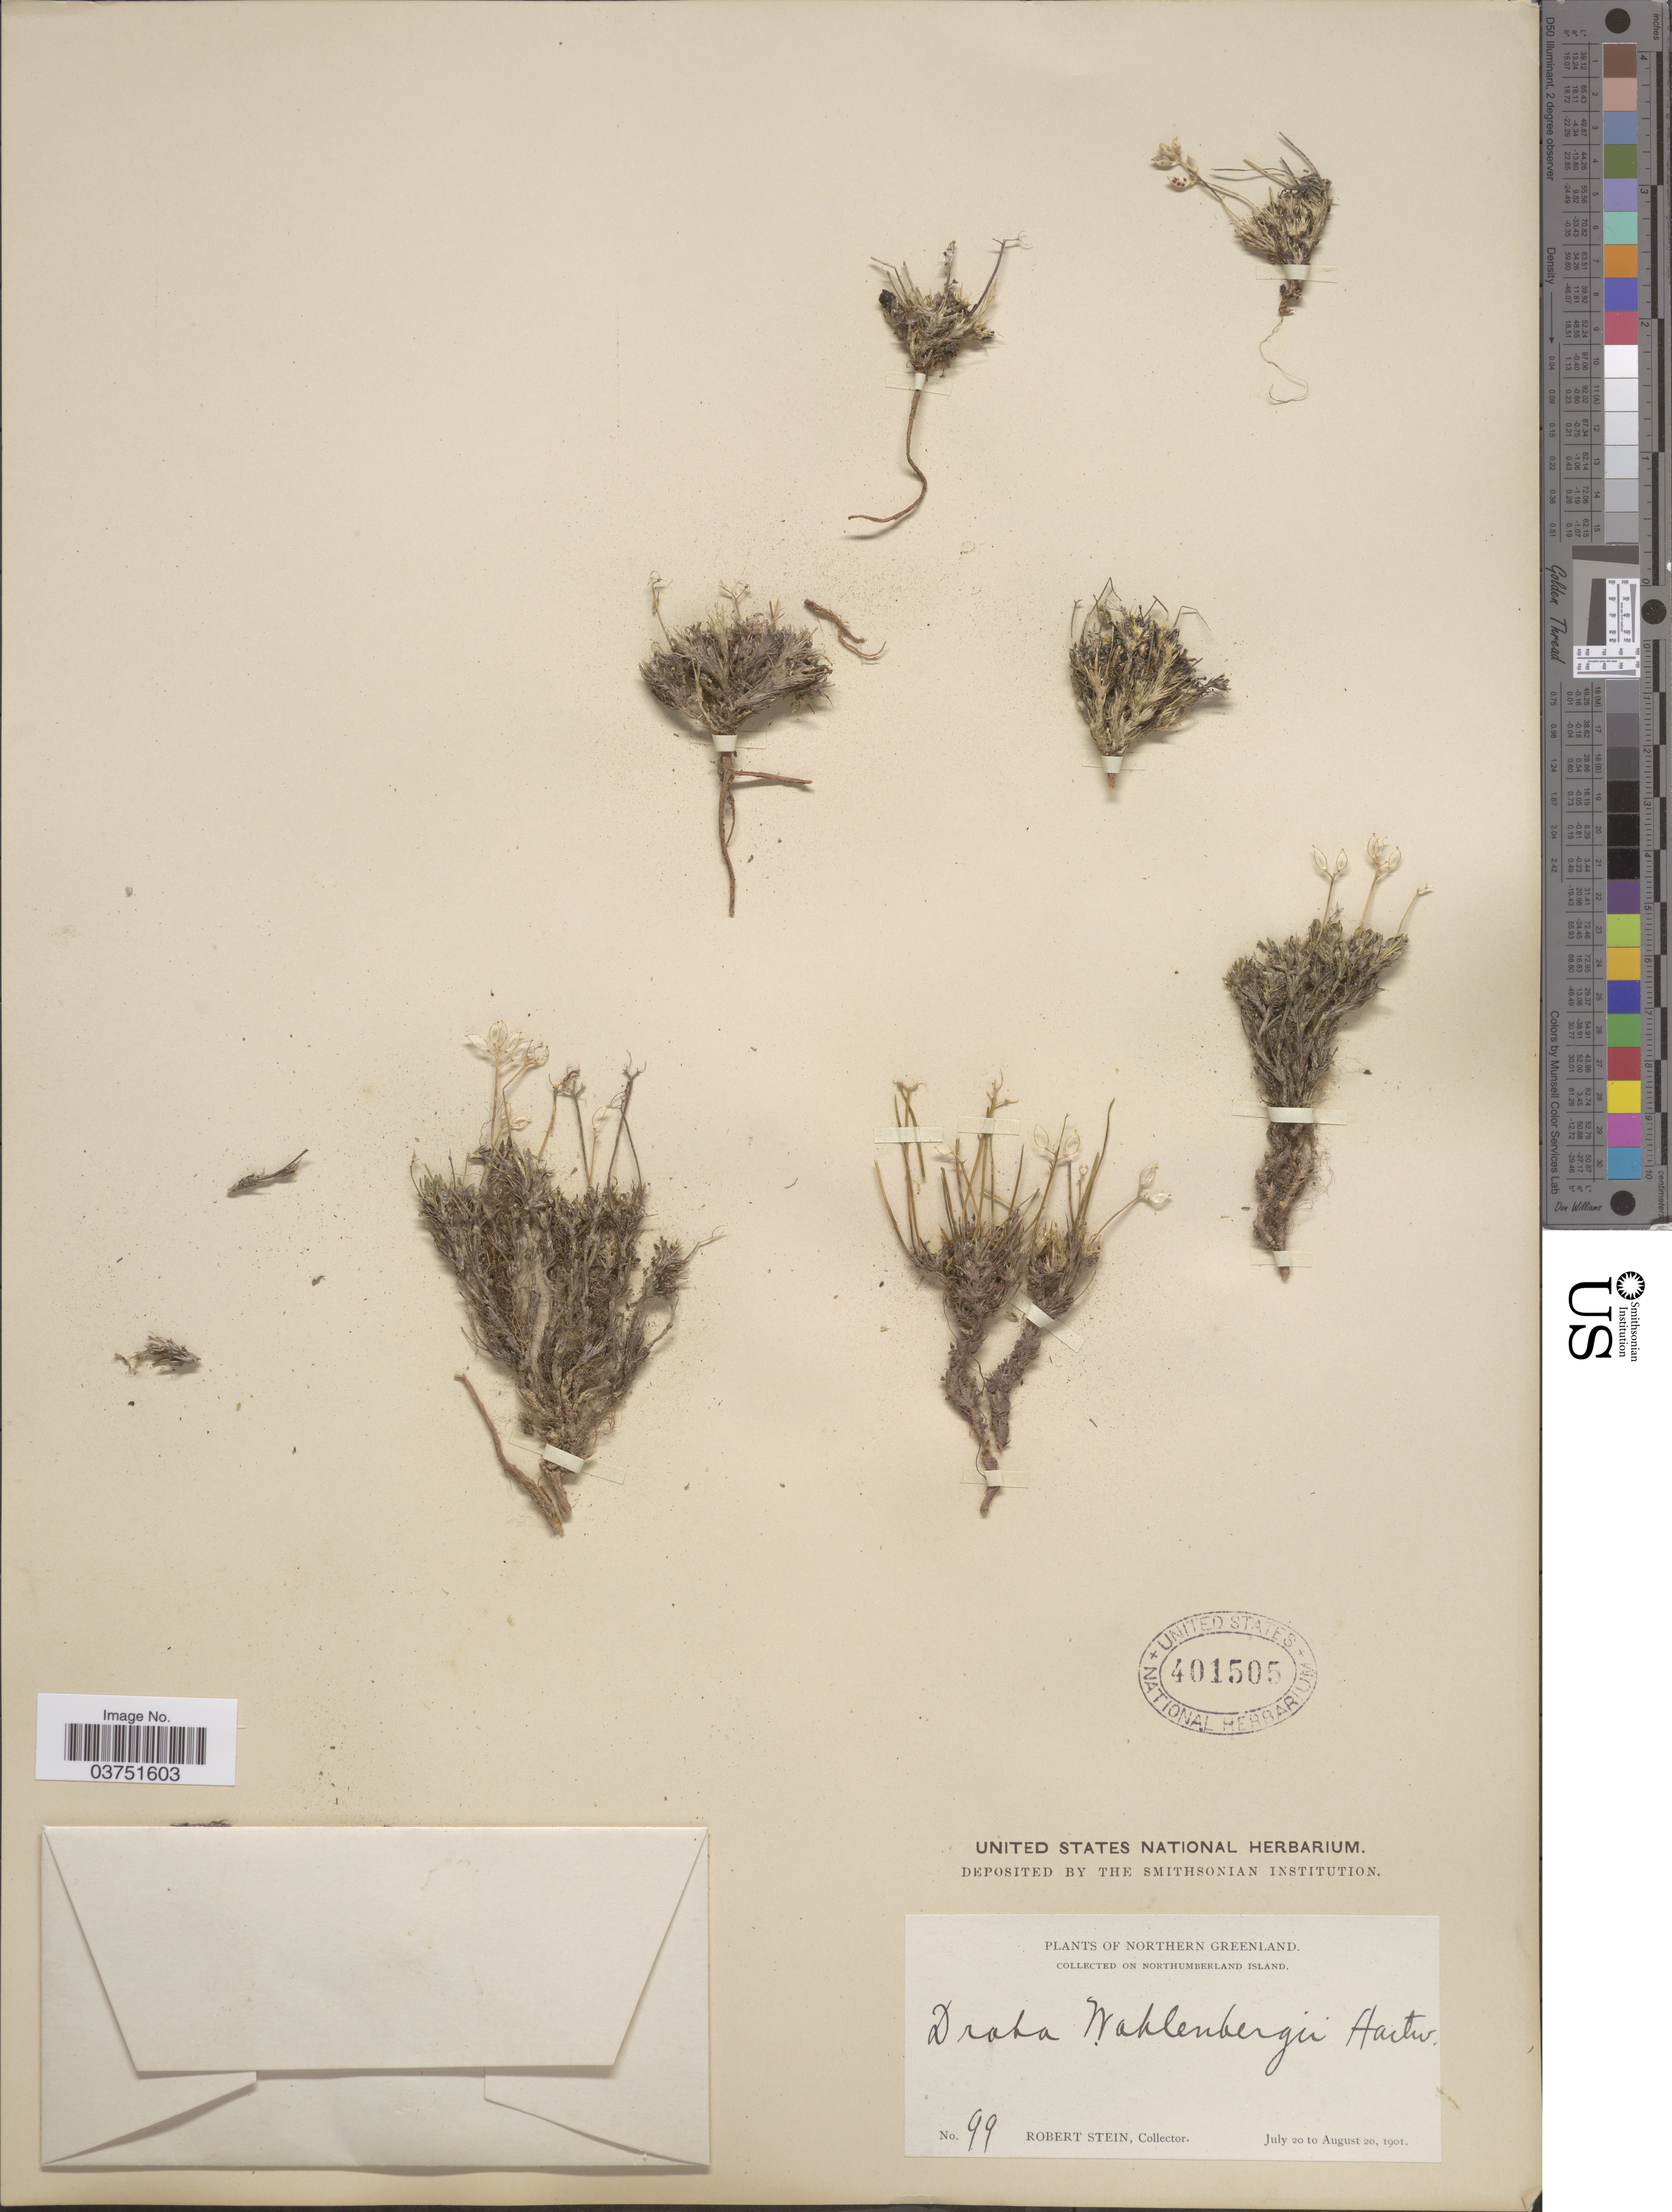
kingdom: Plantae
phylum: Tracheophyta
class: Magnoliopsida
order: Brassicales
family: Brassicaceae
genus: Draba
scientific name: Draba lactea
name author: Adams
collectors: R. Stein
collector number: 99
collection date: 1901-07-20/1901-08-20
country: Greenland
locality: Northern Greenland. Northumberland Island.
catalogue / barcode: US 401505